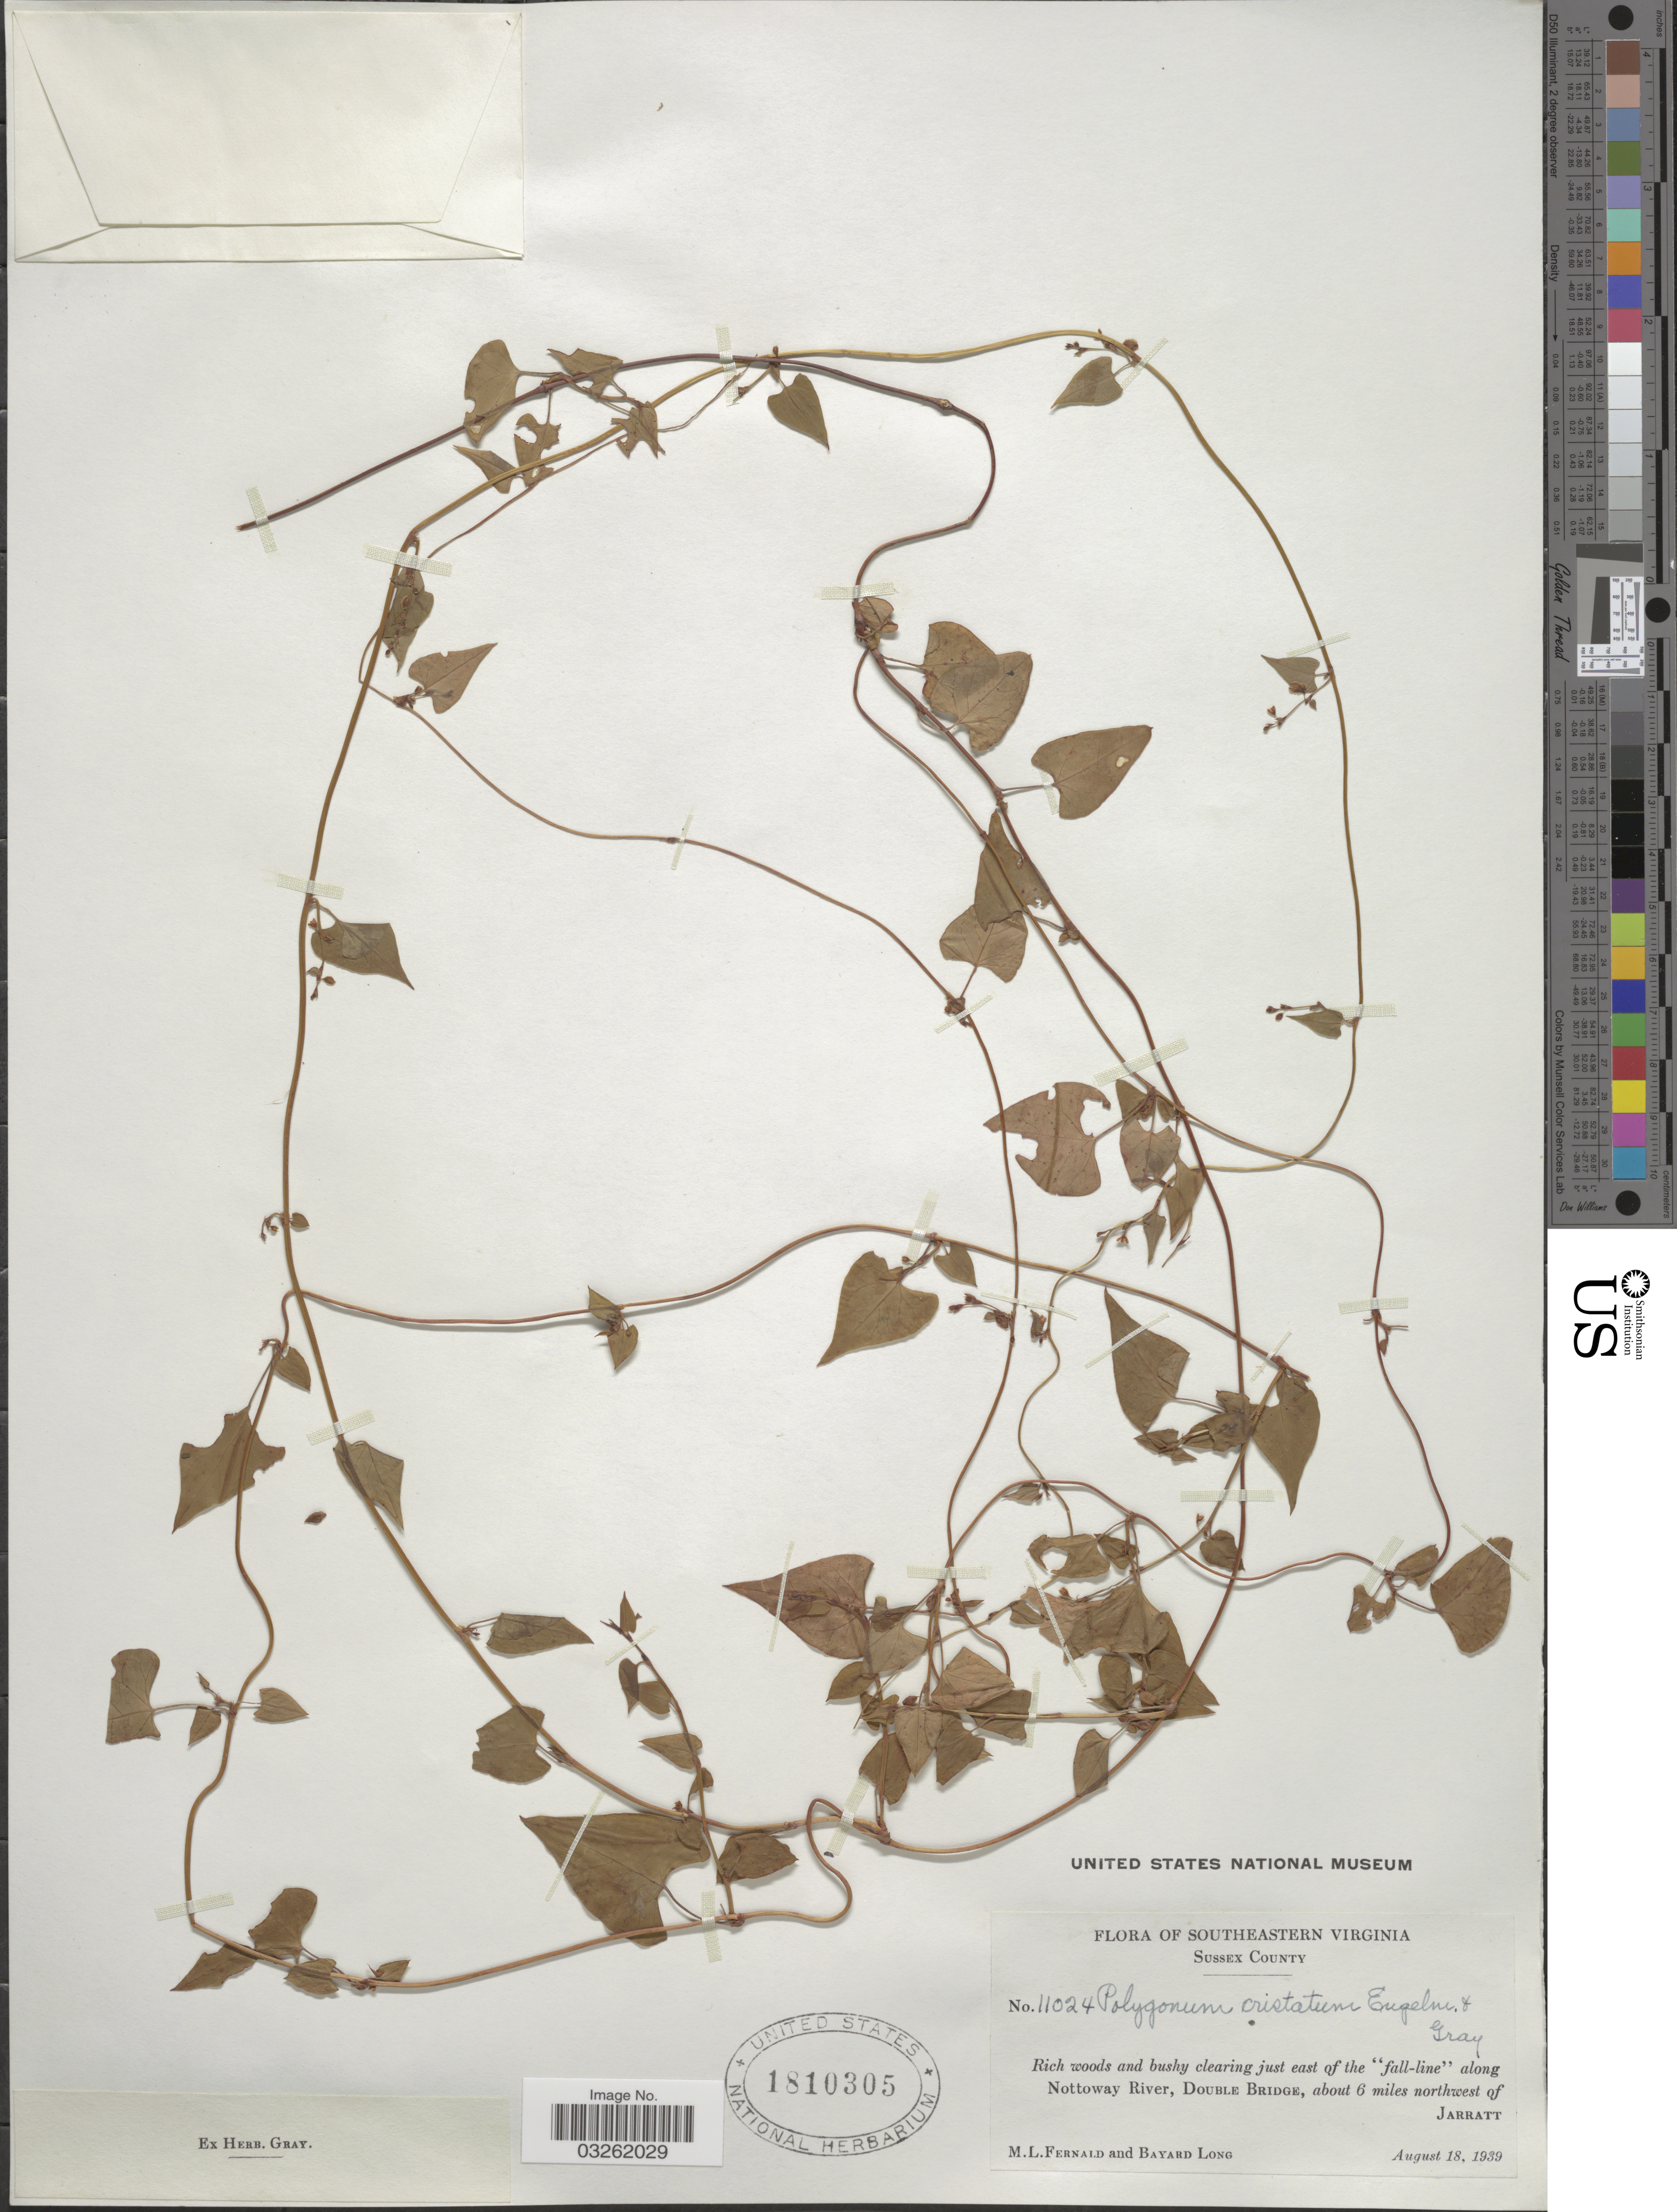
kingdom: Plantae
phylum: Tracheophyta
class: Magnoliopsida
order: Caryophyllales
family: Polygonaceae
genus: Fallopia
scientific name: Fallopia scandens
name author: (L.) Holub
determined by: Strong, Mark T., (BOT), Smithsonian Institution - National Museum of Natural History (UNITED STATES)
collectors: M. L. Fernald & B. Long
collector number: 11024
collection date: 1939-08-18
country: United States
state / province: Virginia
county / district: Sussex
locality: Southeastern Virginia. Sussex County. Along Nottoway River, Double Bridge, about 6 miles northwest of Jarratt.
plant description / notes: Fallopia cristata (Engelm. & A. Gray) Holub here treated as a heterotypic synonym.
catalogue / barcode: US 1810305